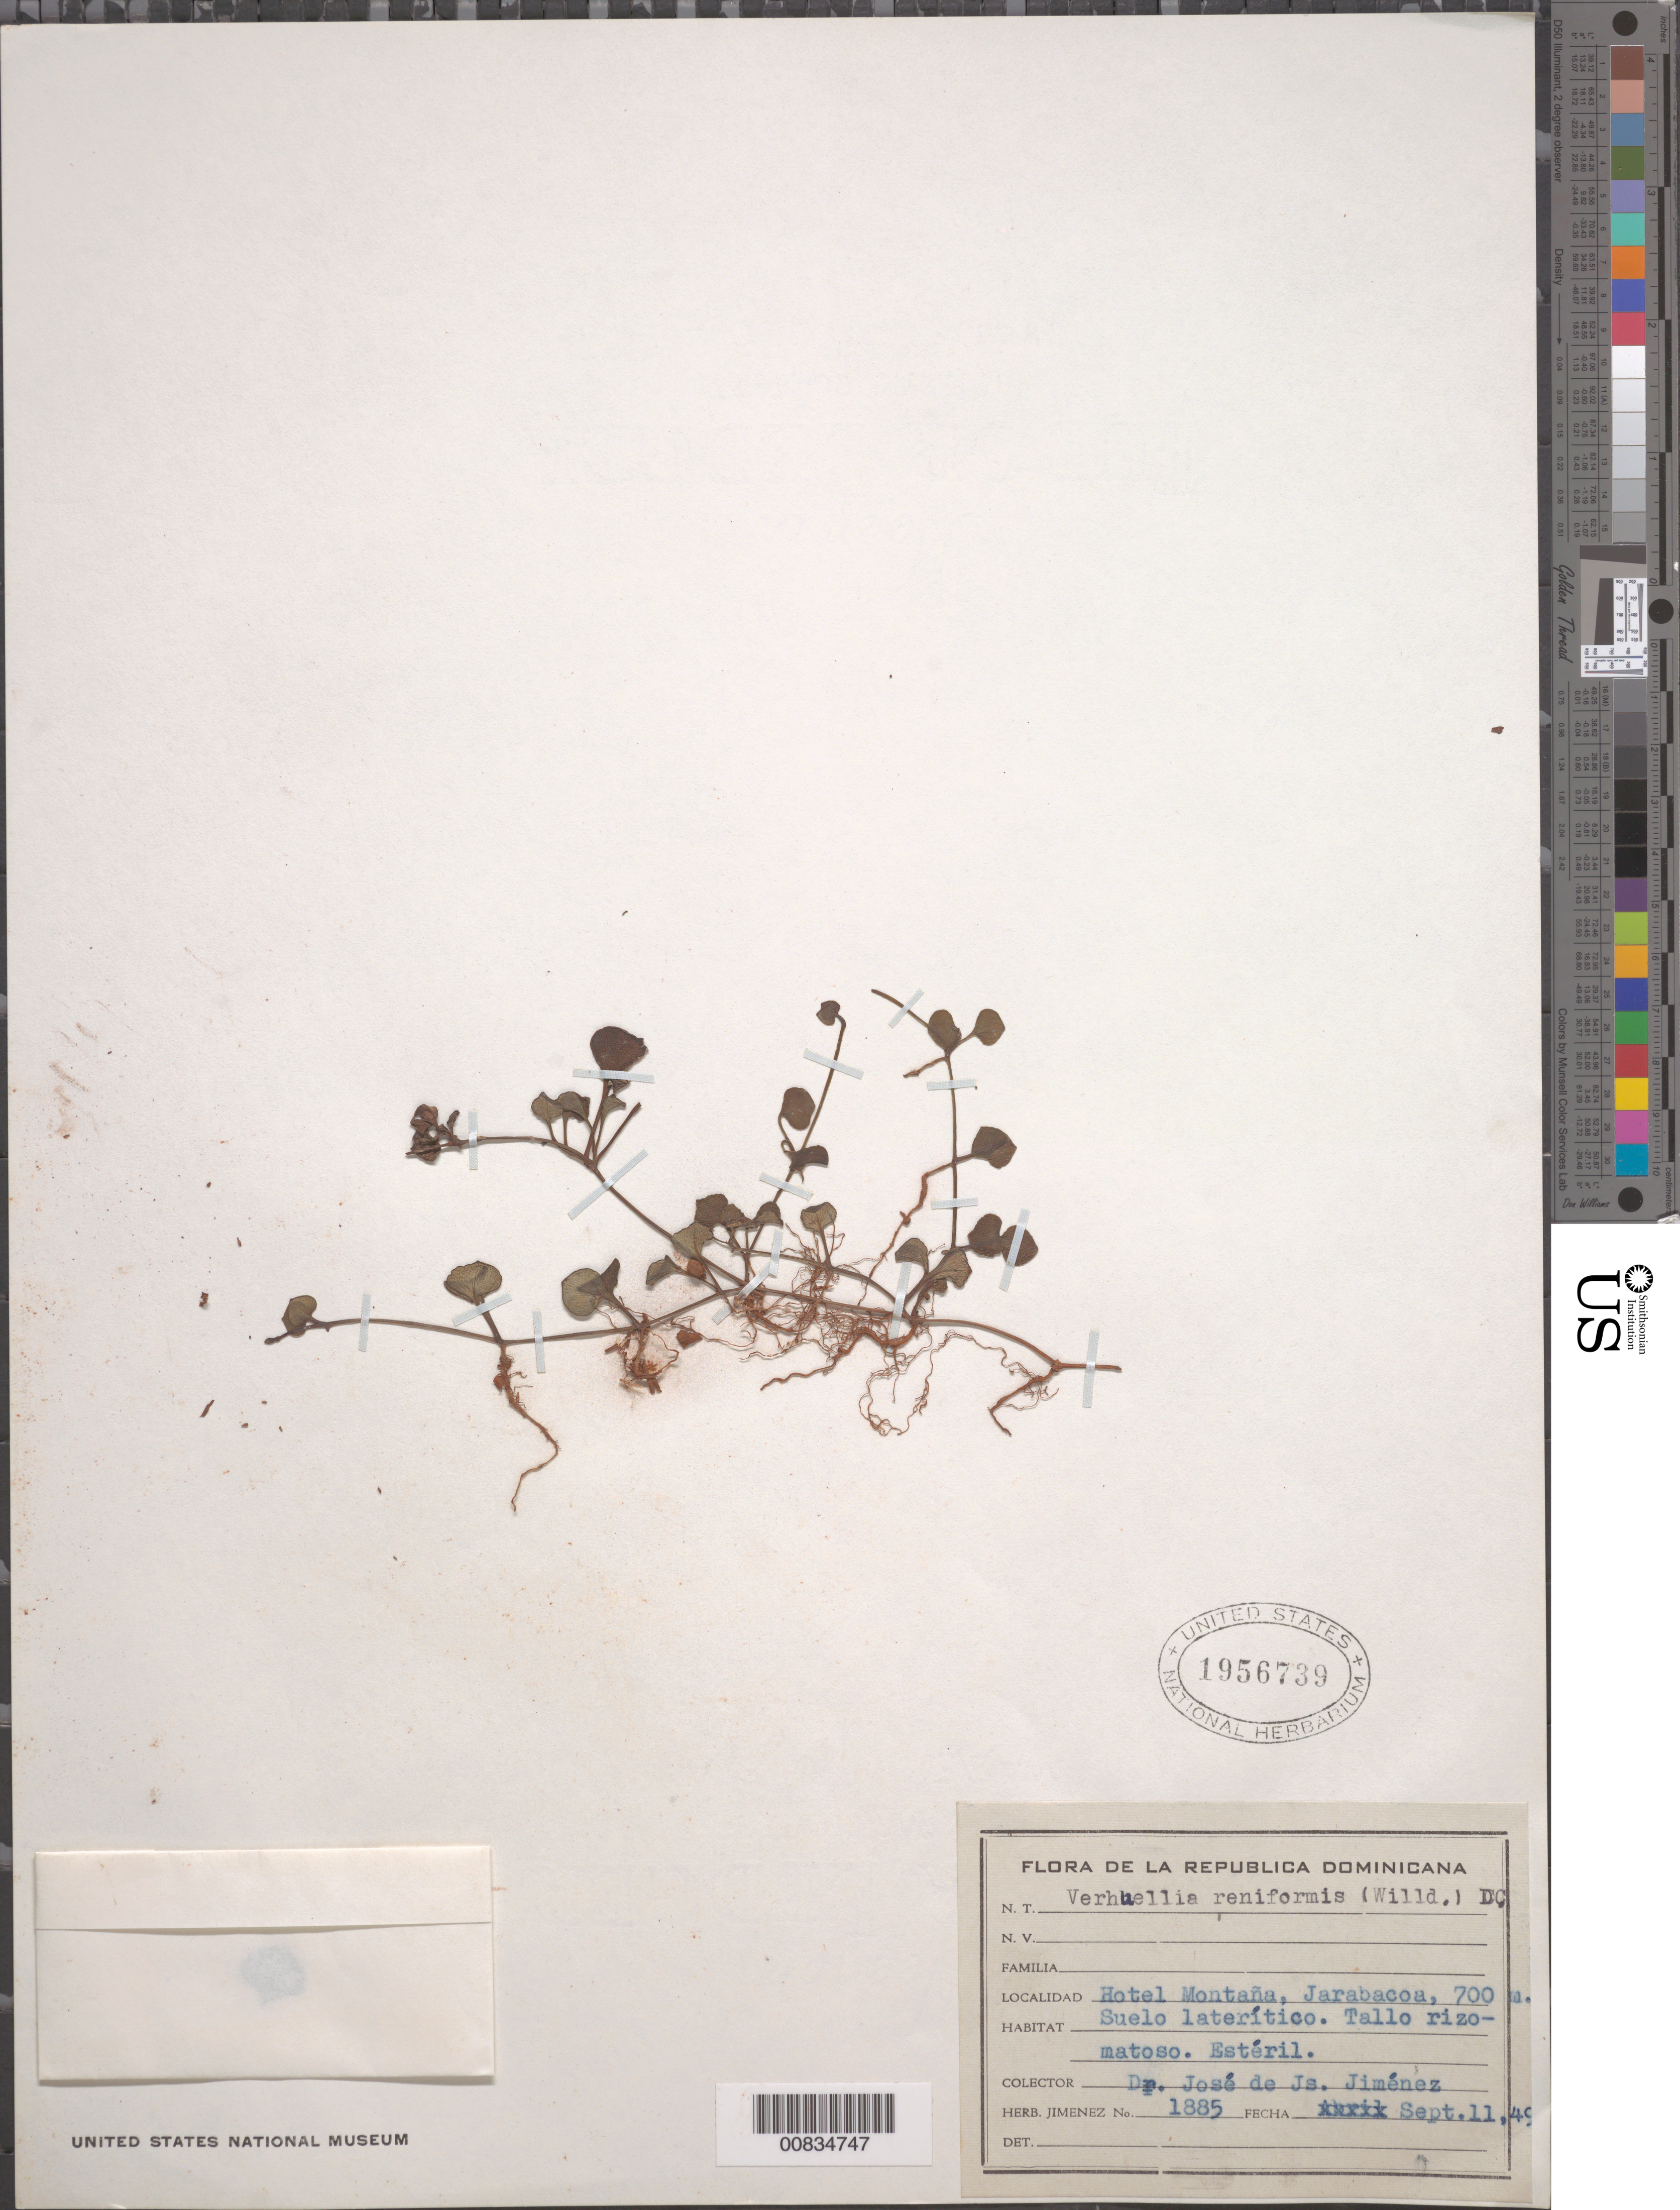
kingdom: Plantae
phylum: Tracheophyta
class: Magnoliopsida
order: Piperales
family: Piperaceae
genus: Verhuellia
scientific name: Verhuellia reniformis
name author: (Willd. ex Link) C. DC.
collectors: J. J. Jiménez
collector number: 1885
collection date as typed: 11 Sep 1949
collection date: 1949-09-11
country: Dominican Republic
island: Hispaniola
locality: Hotel Montaña, Jarabacoa.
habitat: Suelo laterítico.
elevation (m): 700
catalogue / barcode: US 1956739